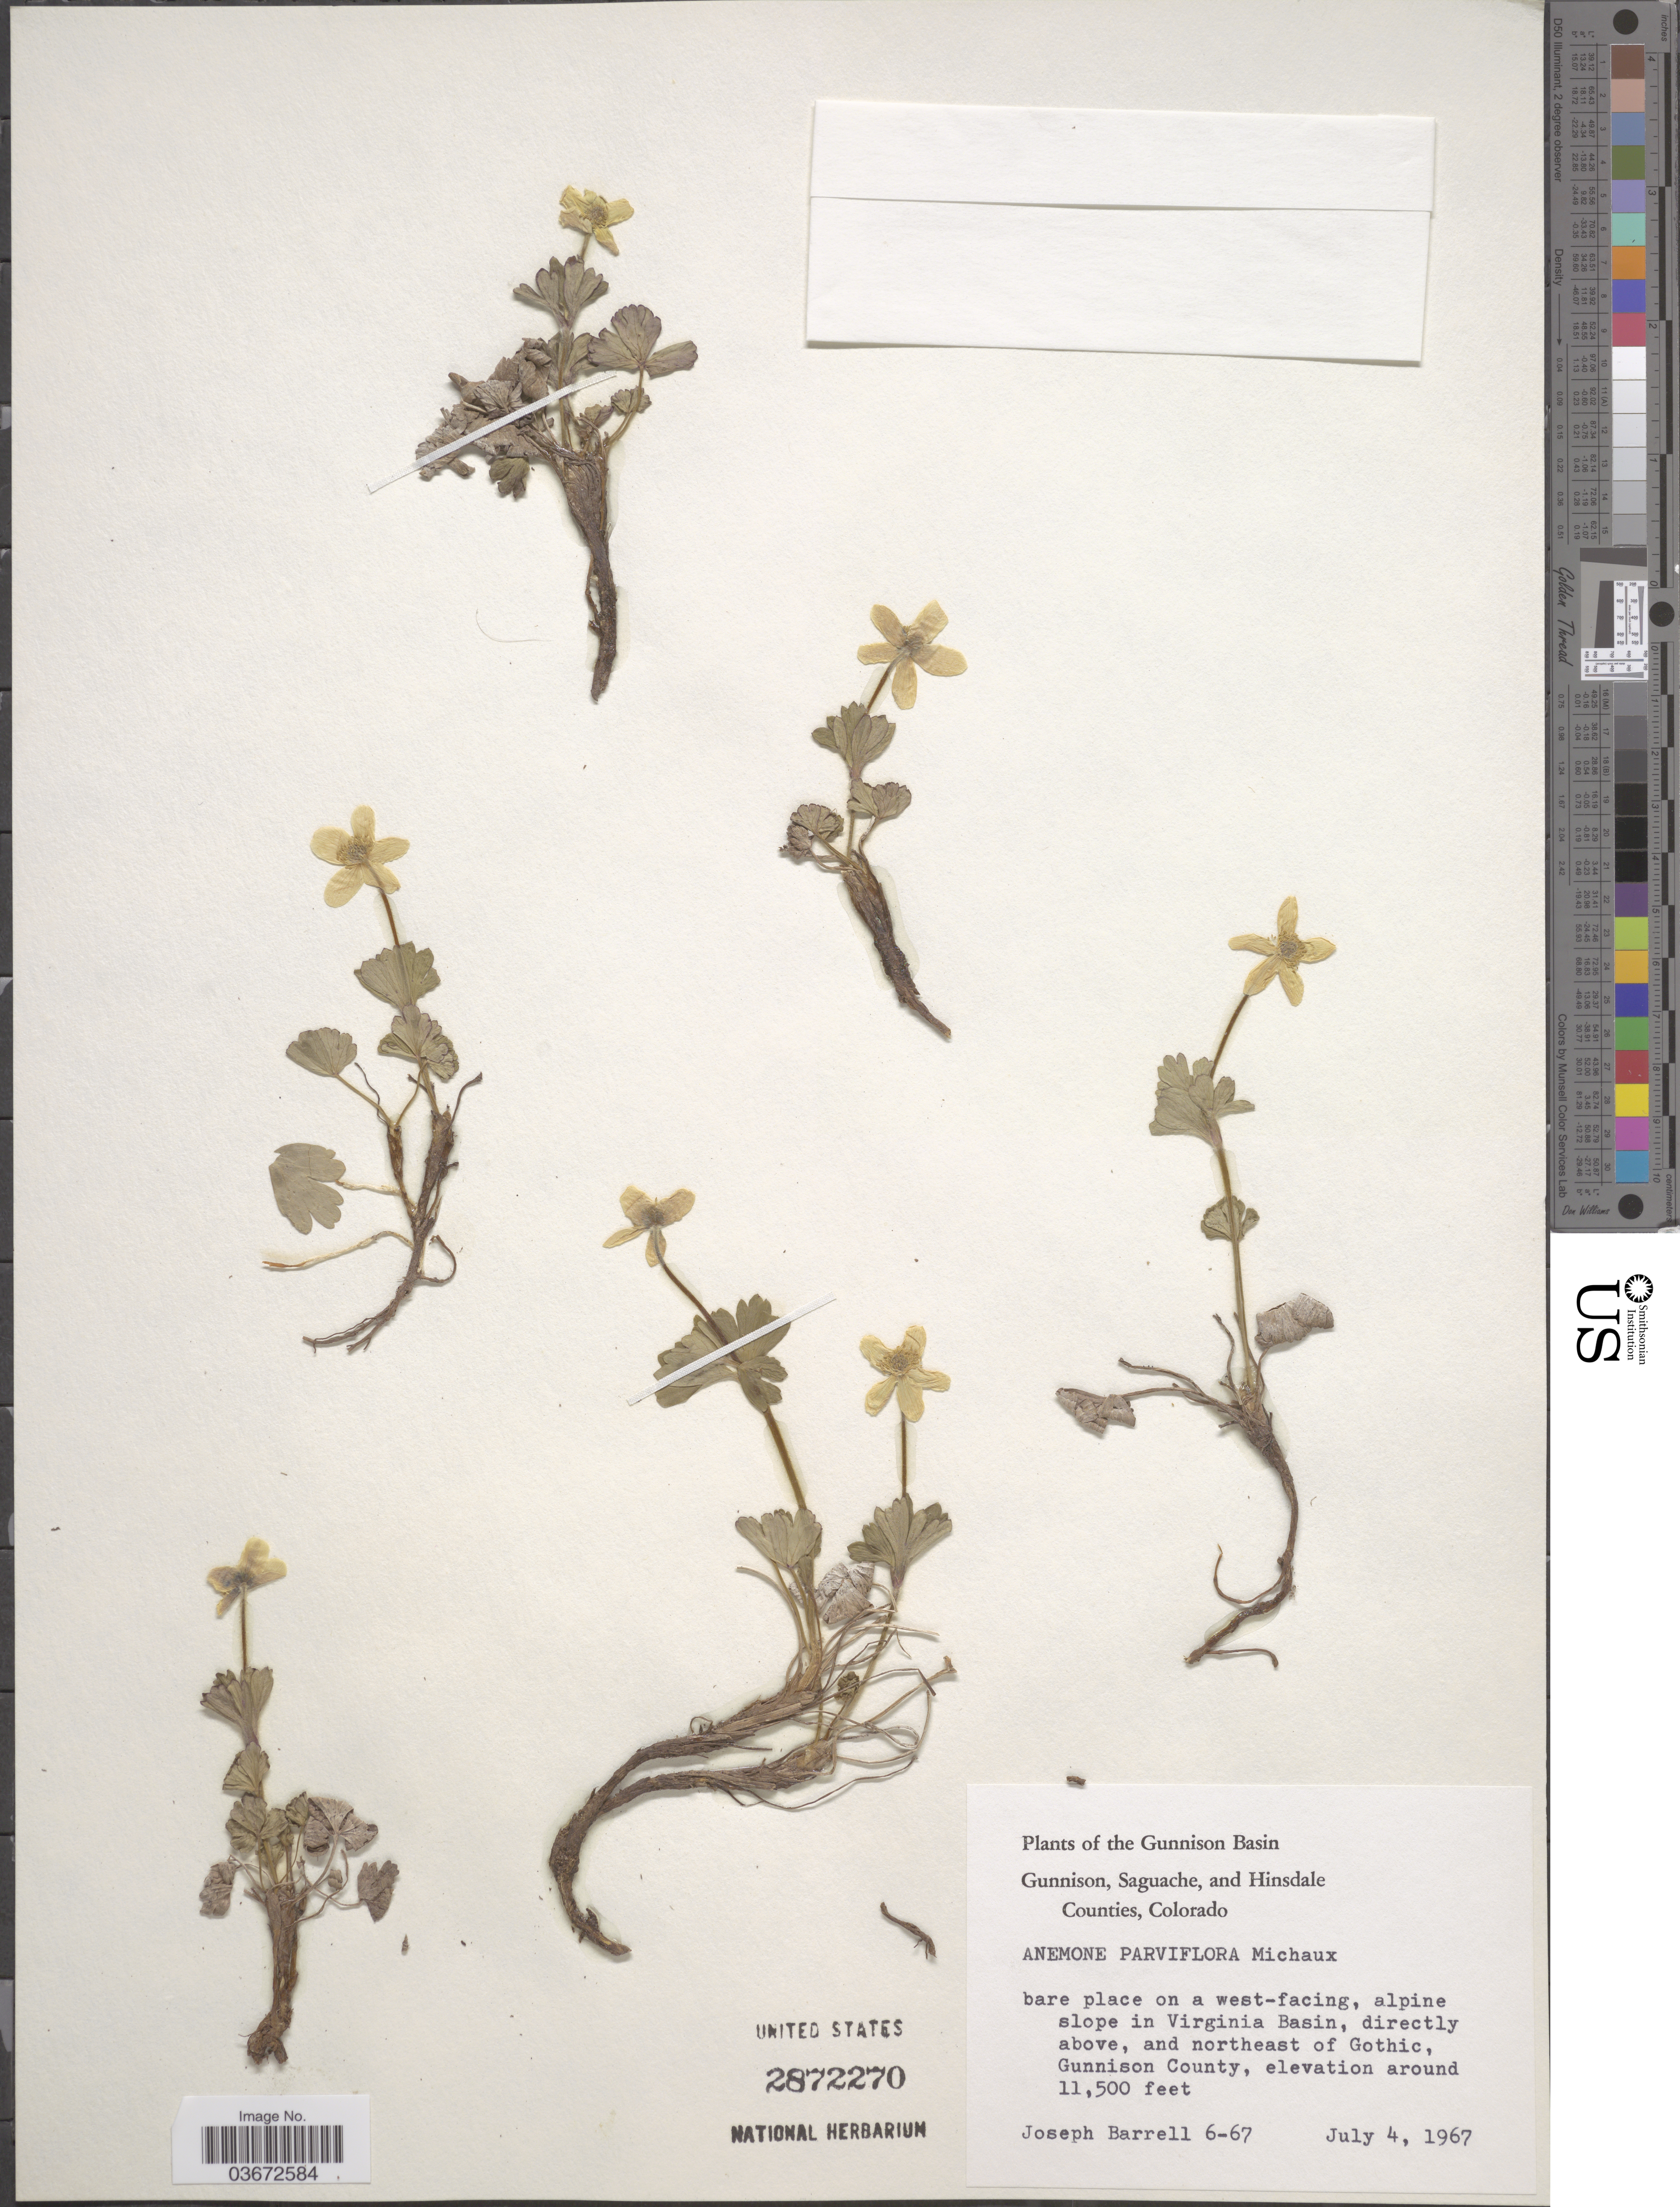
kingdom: Plantae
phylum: Tracheophyta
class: Magnoliopsida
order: Ranunculales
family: Ranunculaceae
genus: Anemone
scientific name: Anemone parviflora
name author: Michx.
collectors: J. Barrell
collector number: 6-67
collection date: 1967-07-04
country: United States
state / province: Colorado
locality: The Gunnison Basin. Alpine slope in Virginia Basin, directly above, and northeast of Gothic, Gunnison County.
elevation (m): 3505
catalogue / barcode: US 2872270